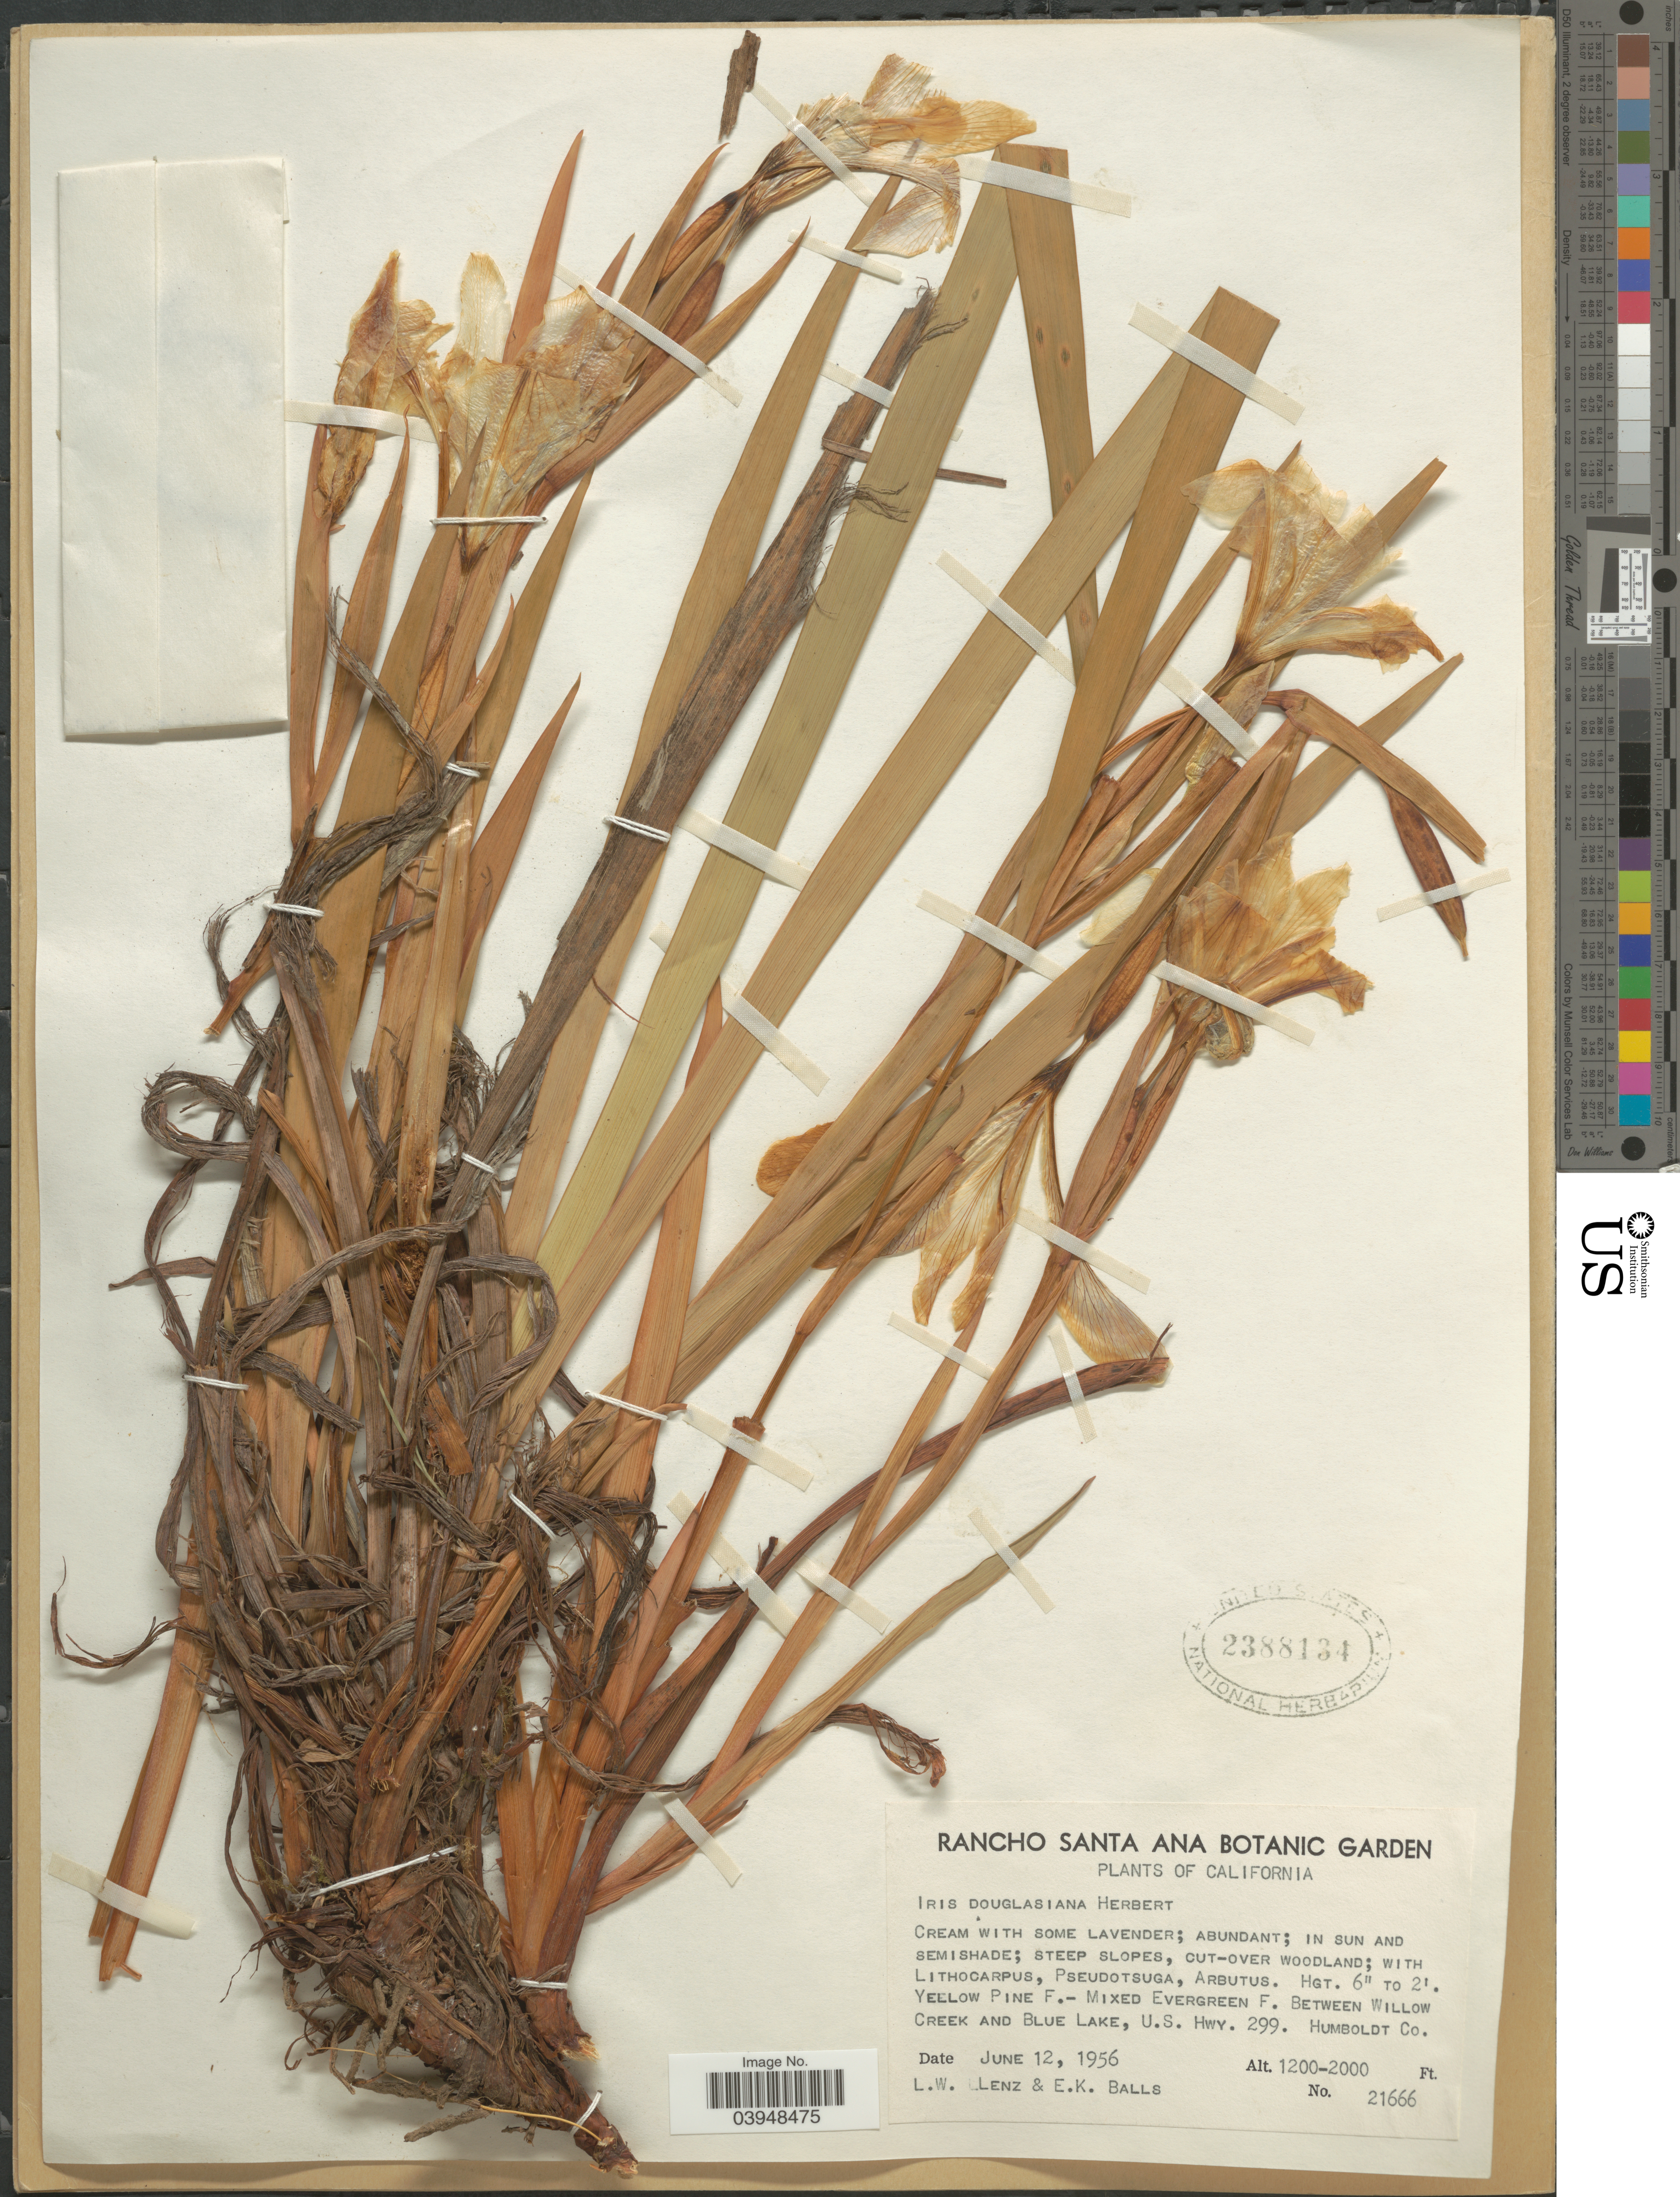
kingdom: Plantae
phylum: Tracheophyta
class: Liliopsida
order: Asparagales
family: Iridaceae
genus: Iris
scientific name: Iris douglasiana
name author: Herb.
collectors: L. Lenz & E. K. Balls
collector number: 21666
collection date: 1956-06-12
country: United States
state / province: California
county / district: Humboldt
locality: Between Willow Creek and Blue Lake, U.S. Hwy. 299. Humboldt Co.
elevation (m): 366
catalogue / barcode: US 2388134